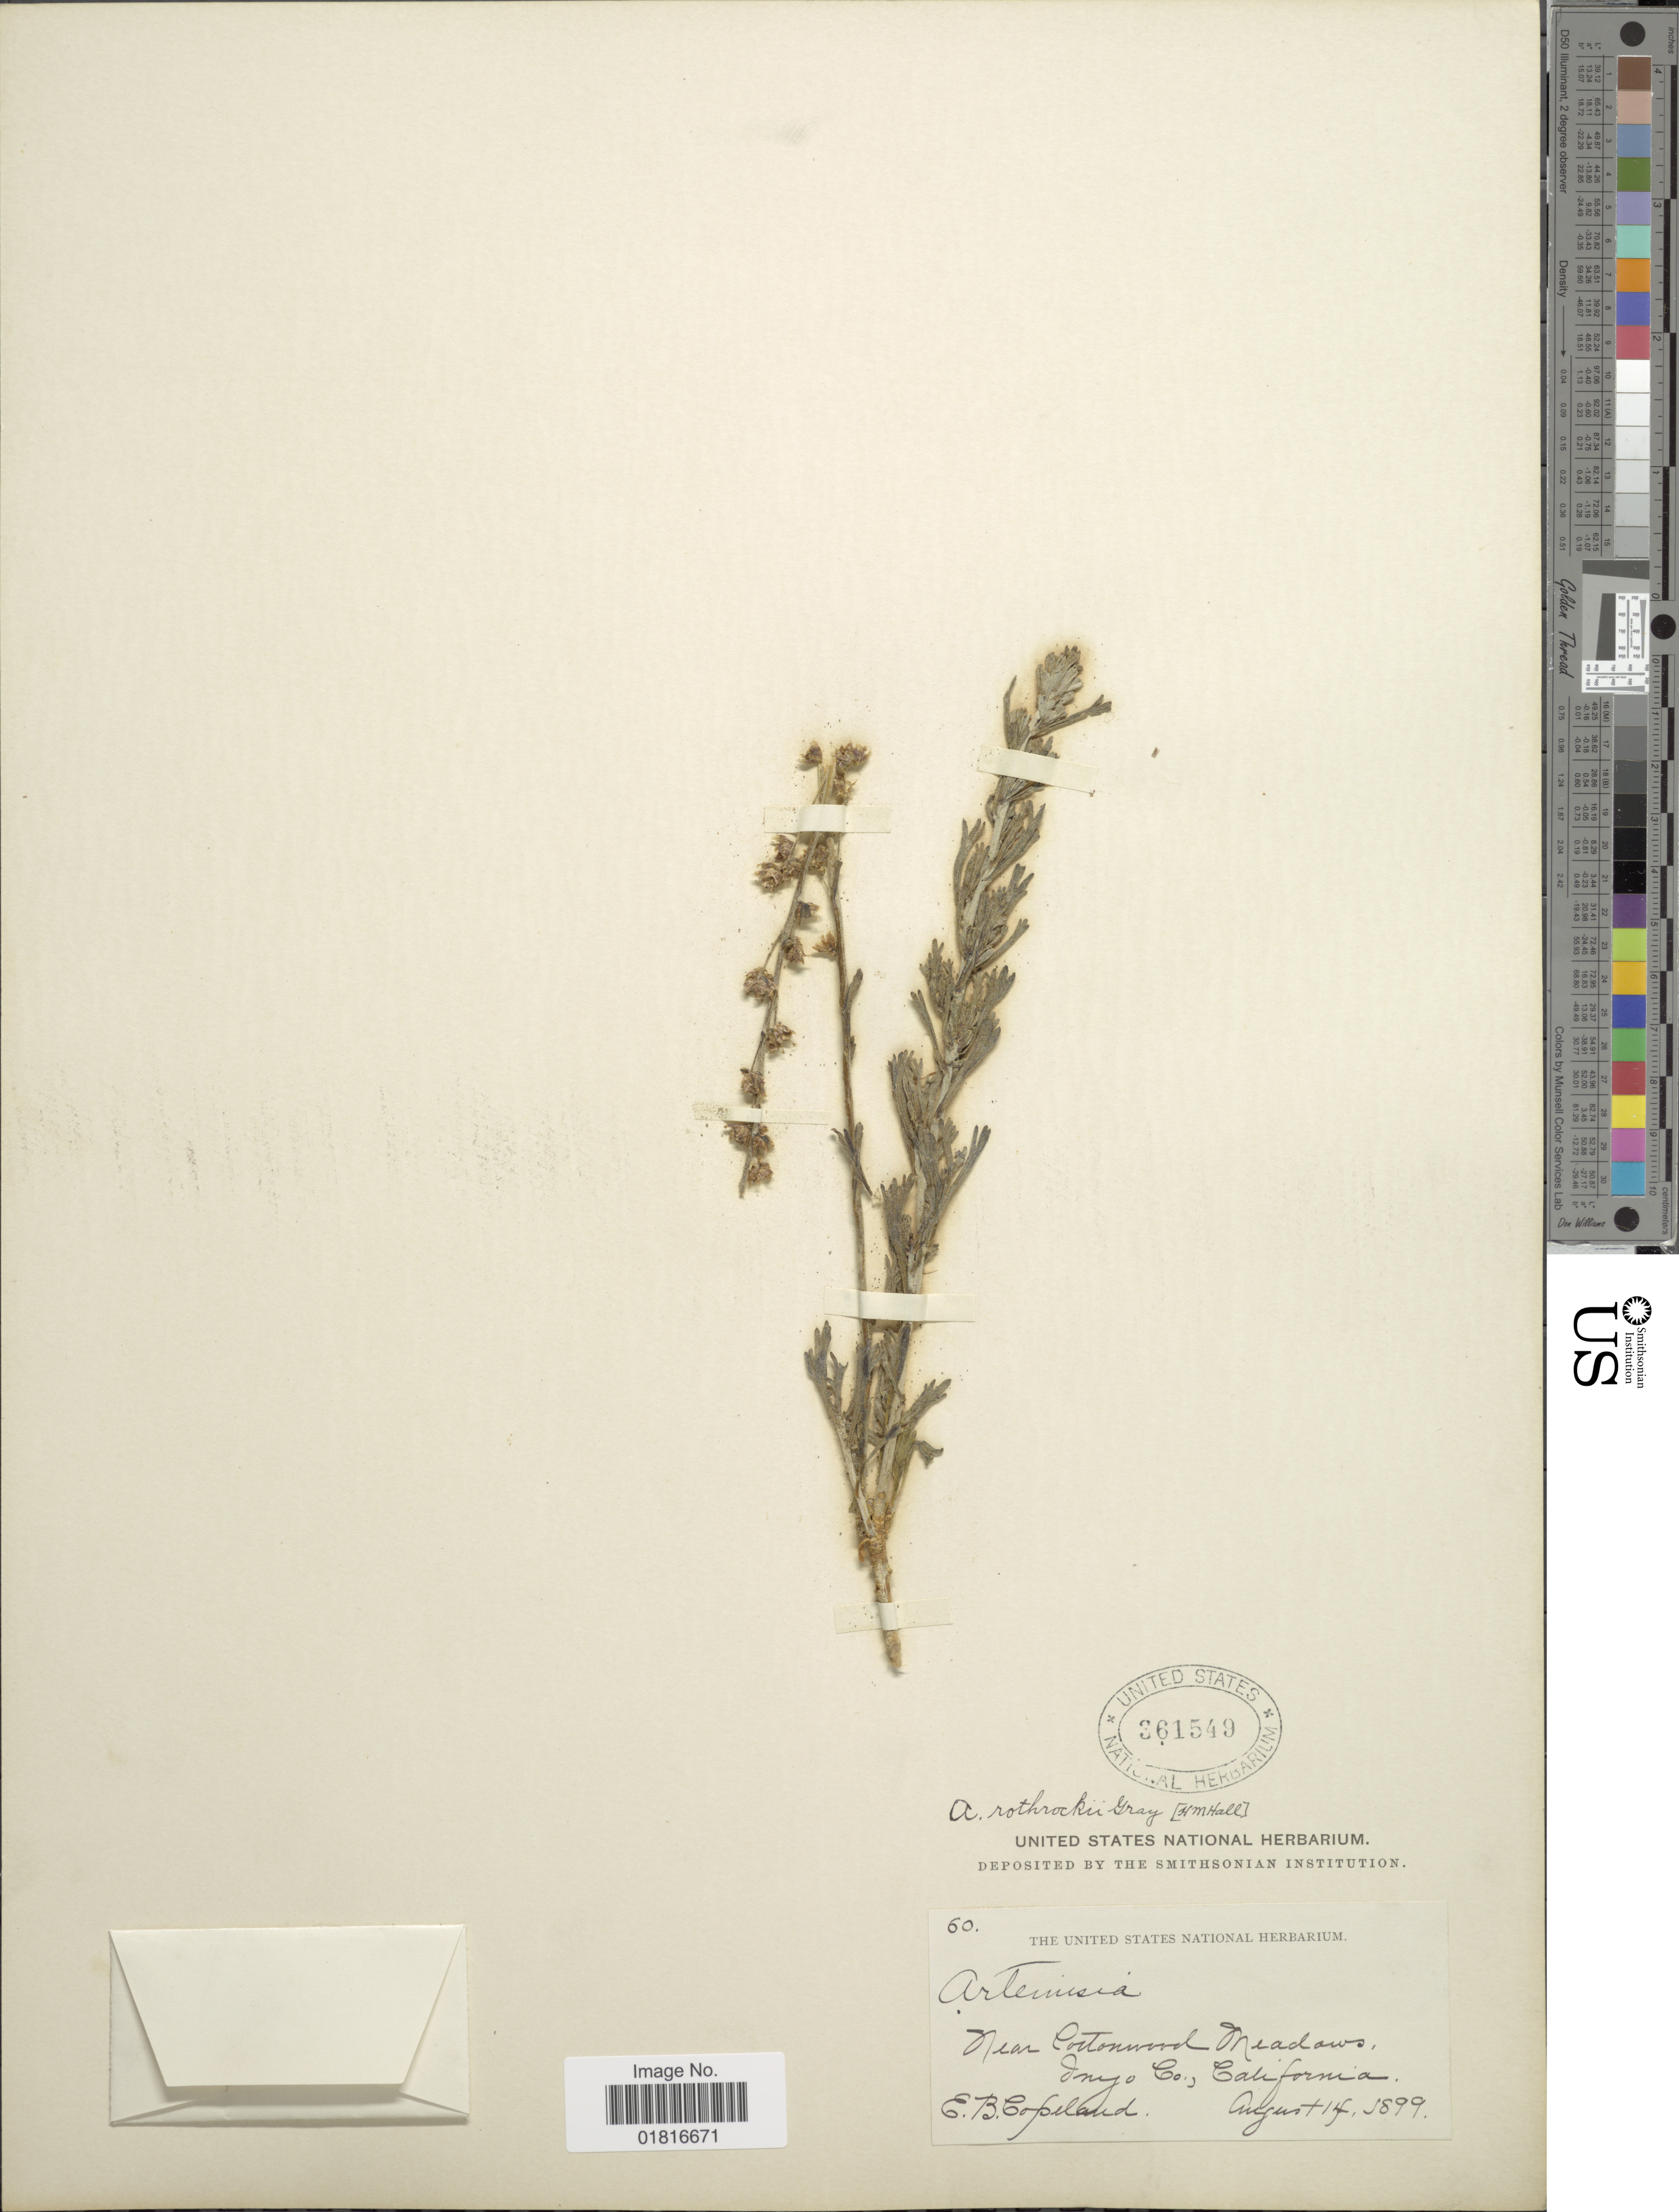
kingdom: Plantae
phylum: Tracheophyta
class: Magnoliopsida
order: Asterales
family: Asteraceae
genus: Artemisia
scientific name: Artemisia rothrockii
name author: A. Gray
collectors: E. B. Copeland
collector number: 60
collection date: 1899-08-14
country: United States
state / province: California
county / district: Inyo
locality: Near cottonwood Meadows, Inyo Co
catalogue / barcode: US 361549